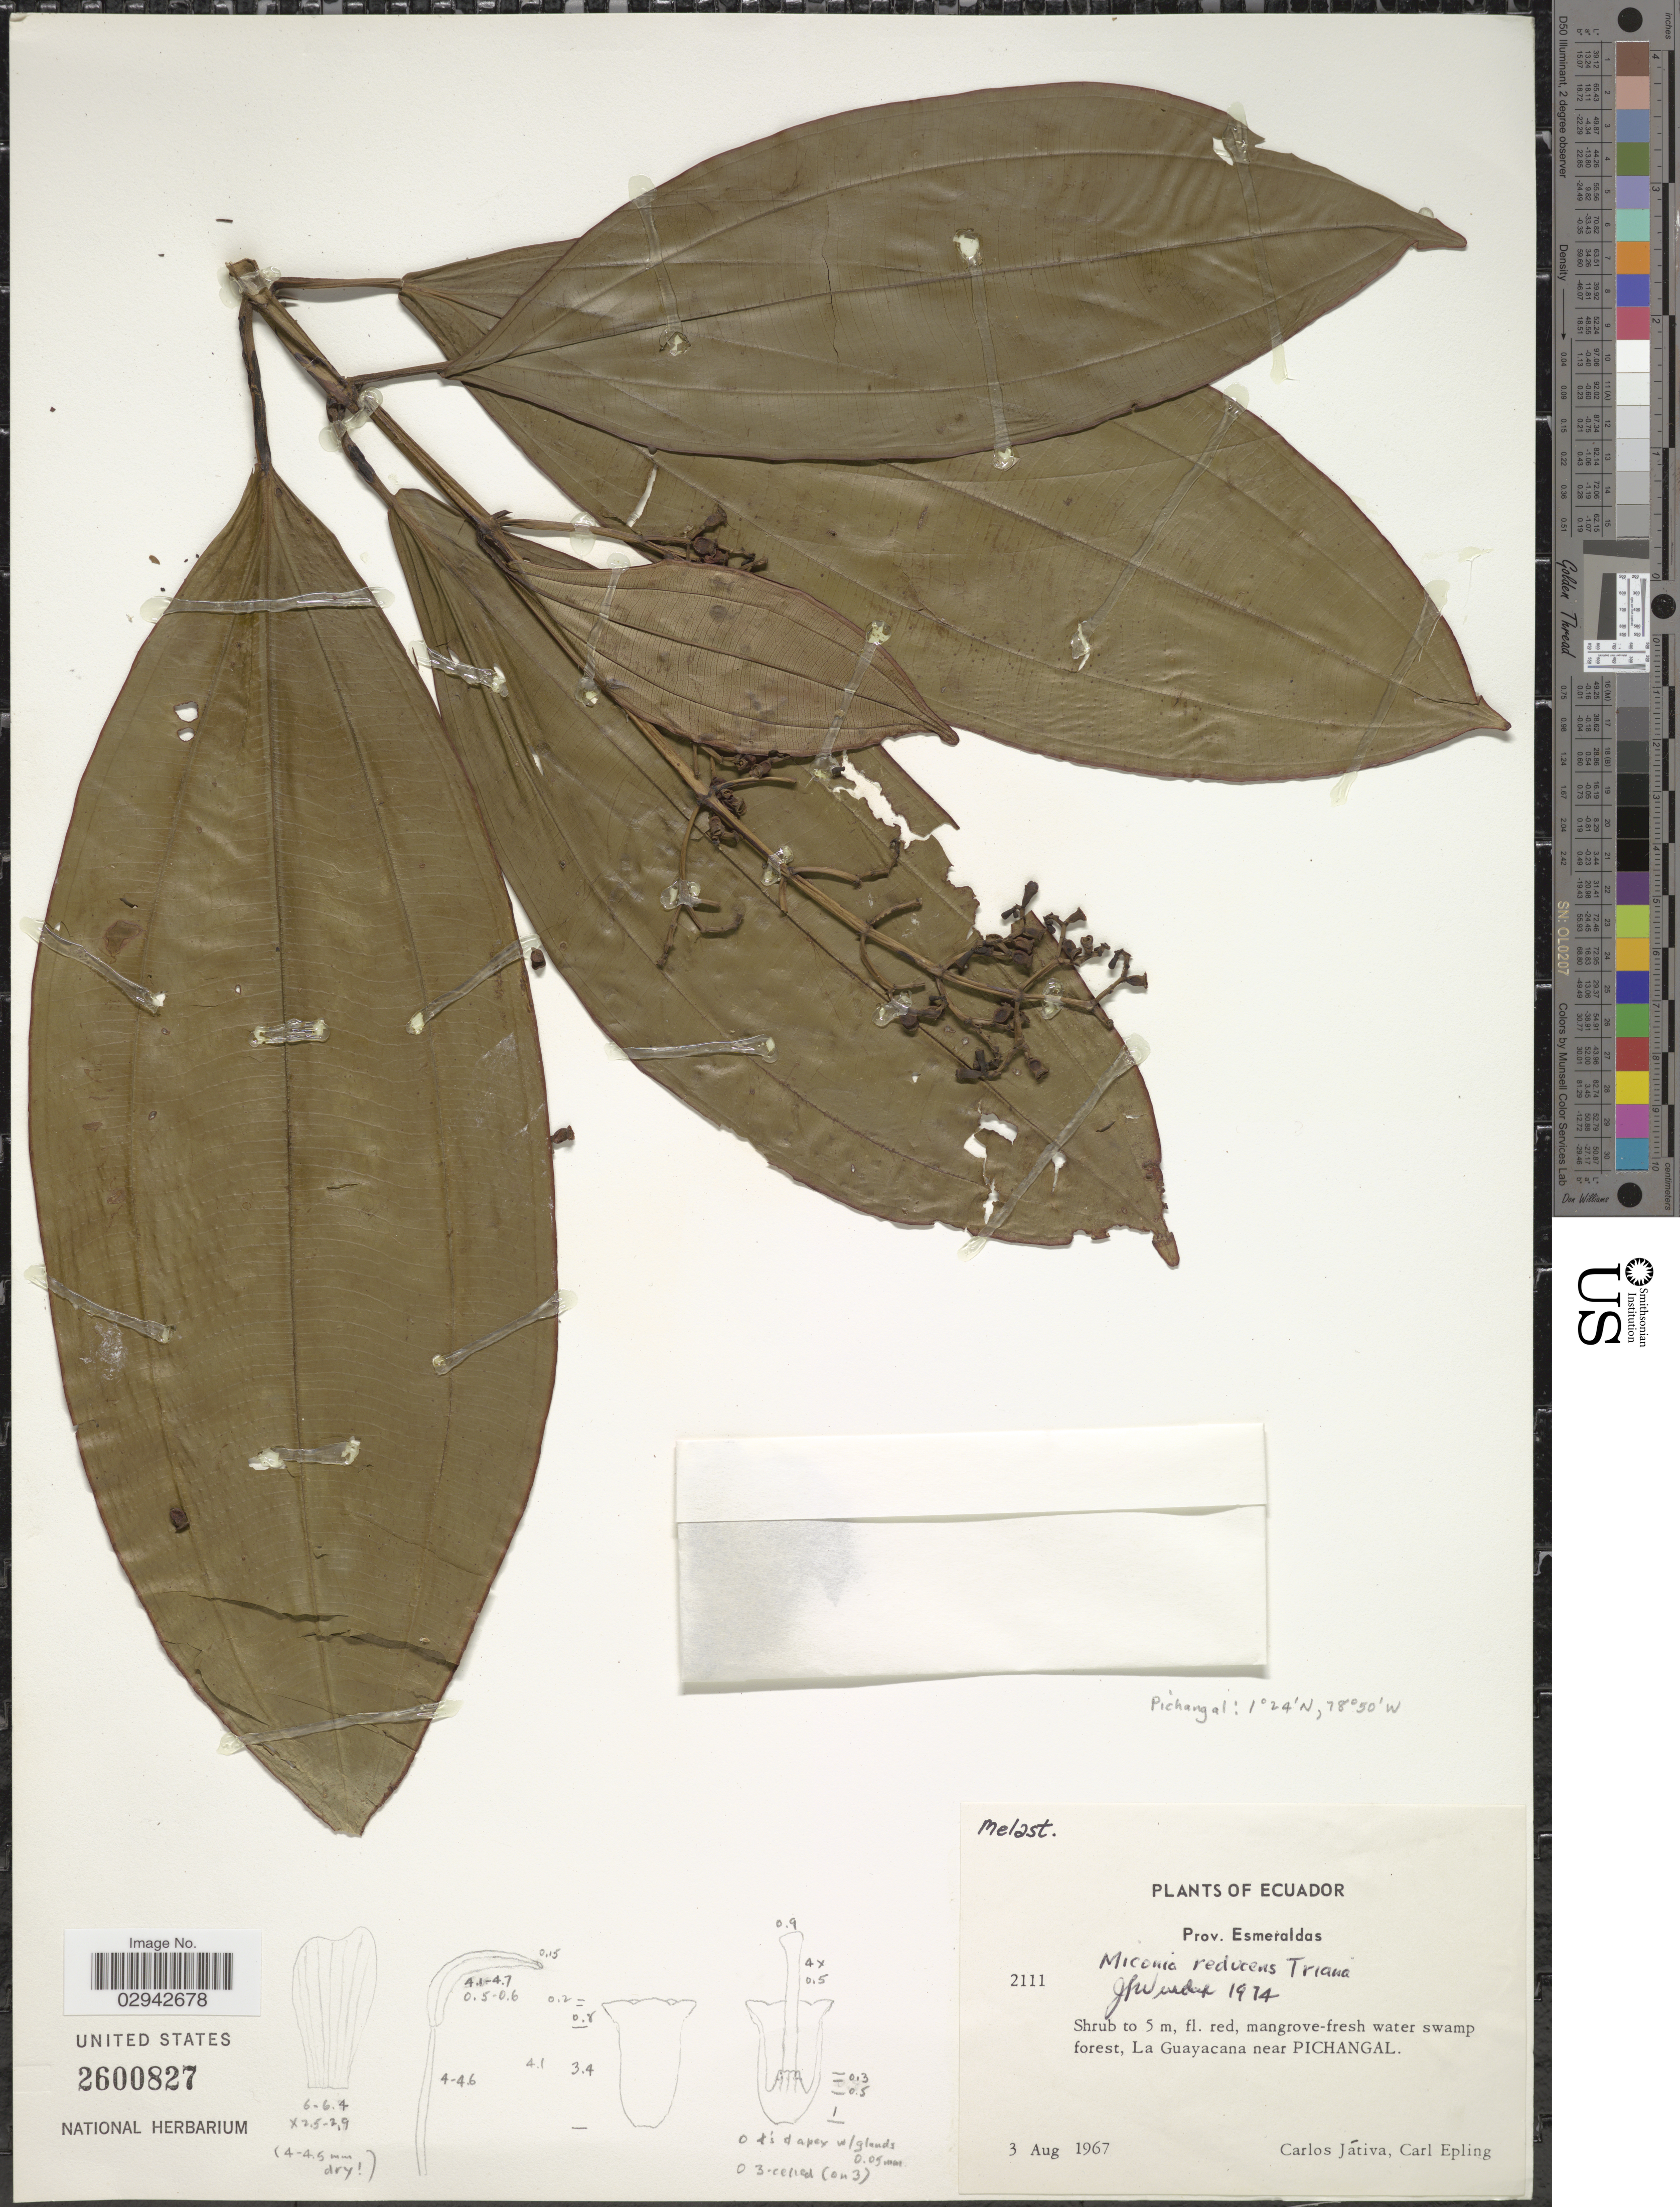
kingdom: Plantae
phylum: Tracheophyta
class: Magnoliopsida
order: Myrtales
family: Melastomataceae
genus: Miconia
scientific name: Miconia reducens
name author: Triana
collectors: C. D. Játiva & C. C. Epling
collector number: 2111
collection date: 1967-08-03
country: Ecuador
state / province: Esmeraldas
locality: La Guayacana near Pichangal.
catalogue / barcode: US 2600827